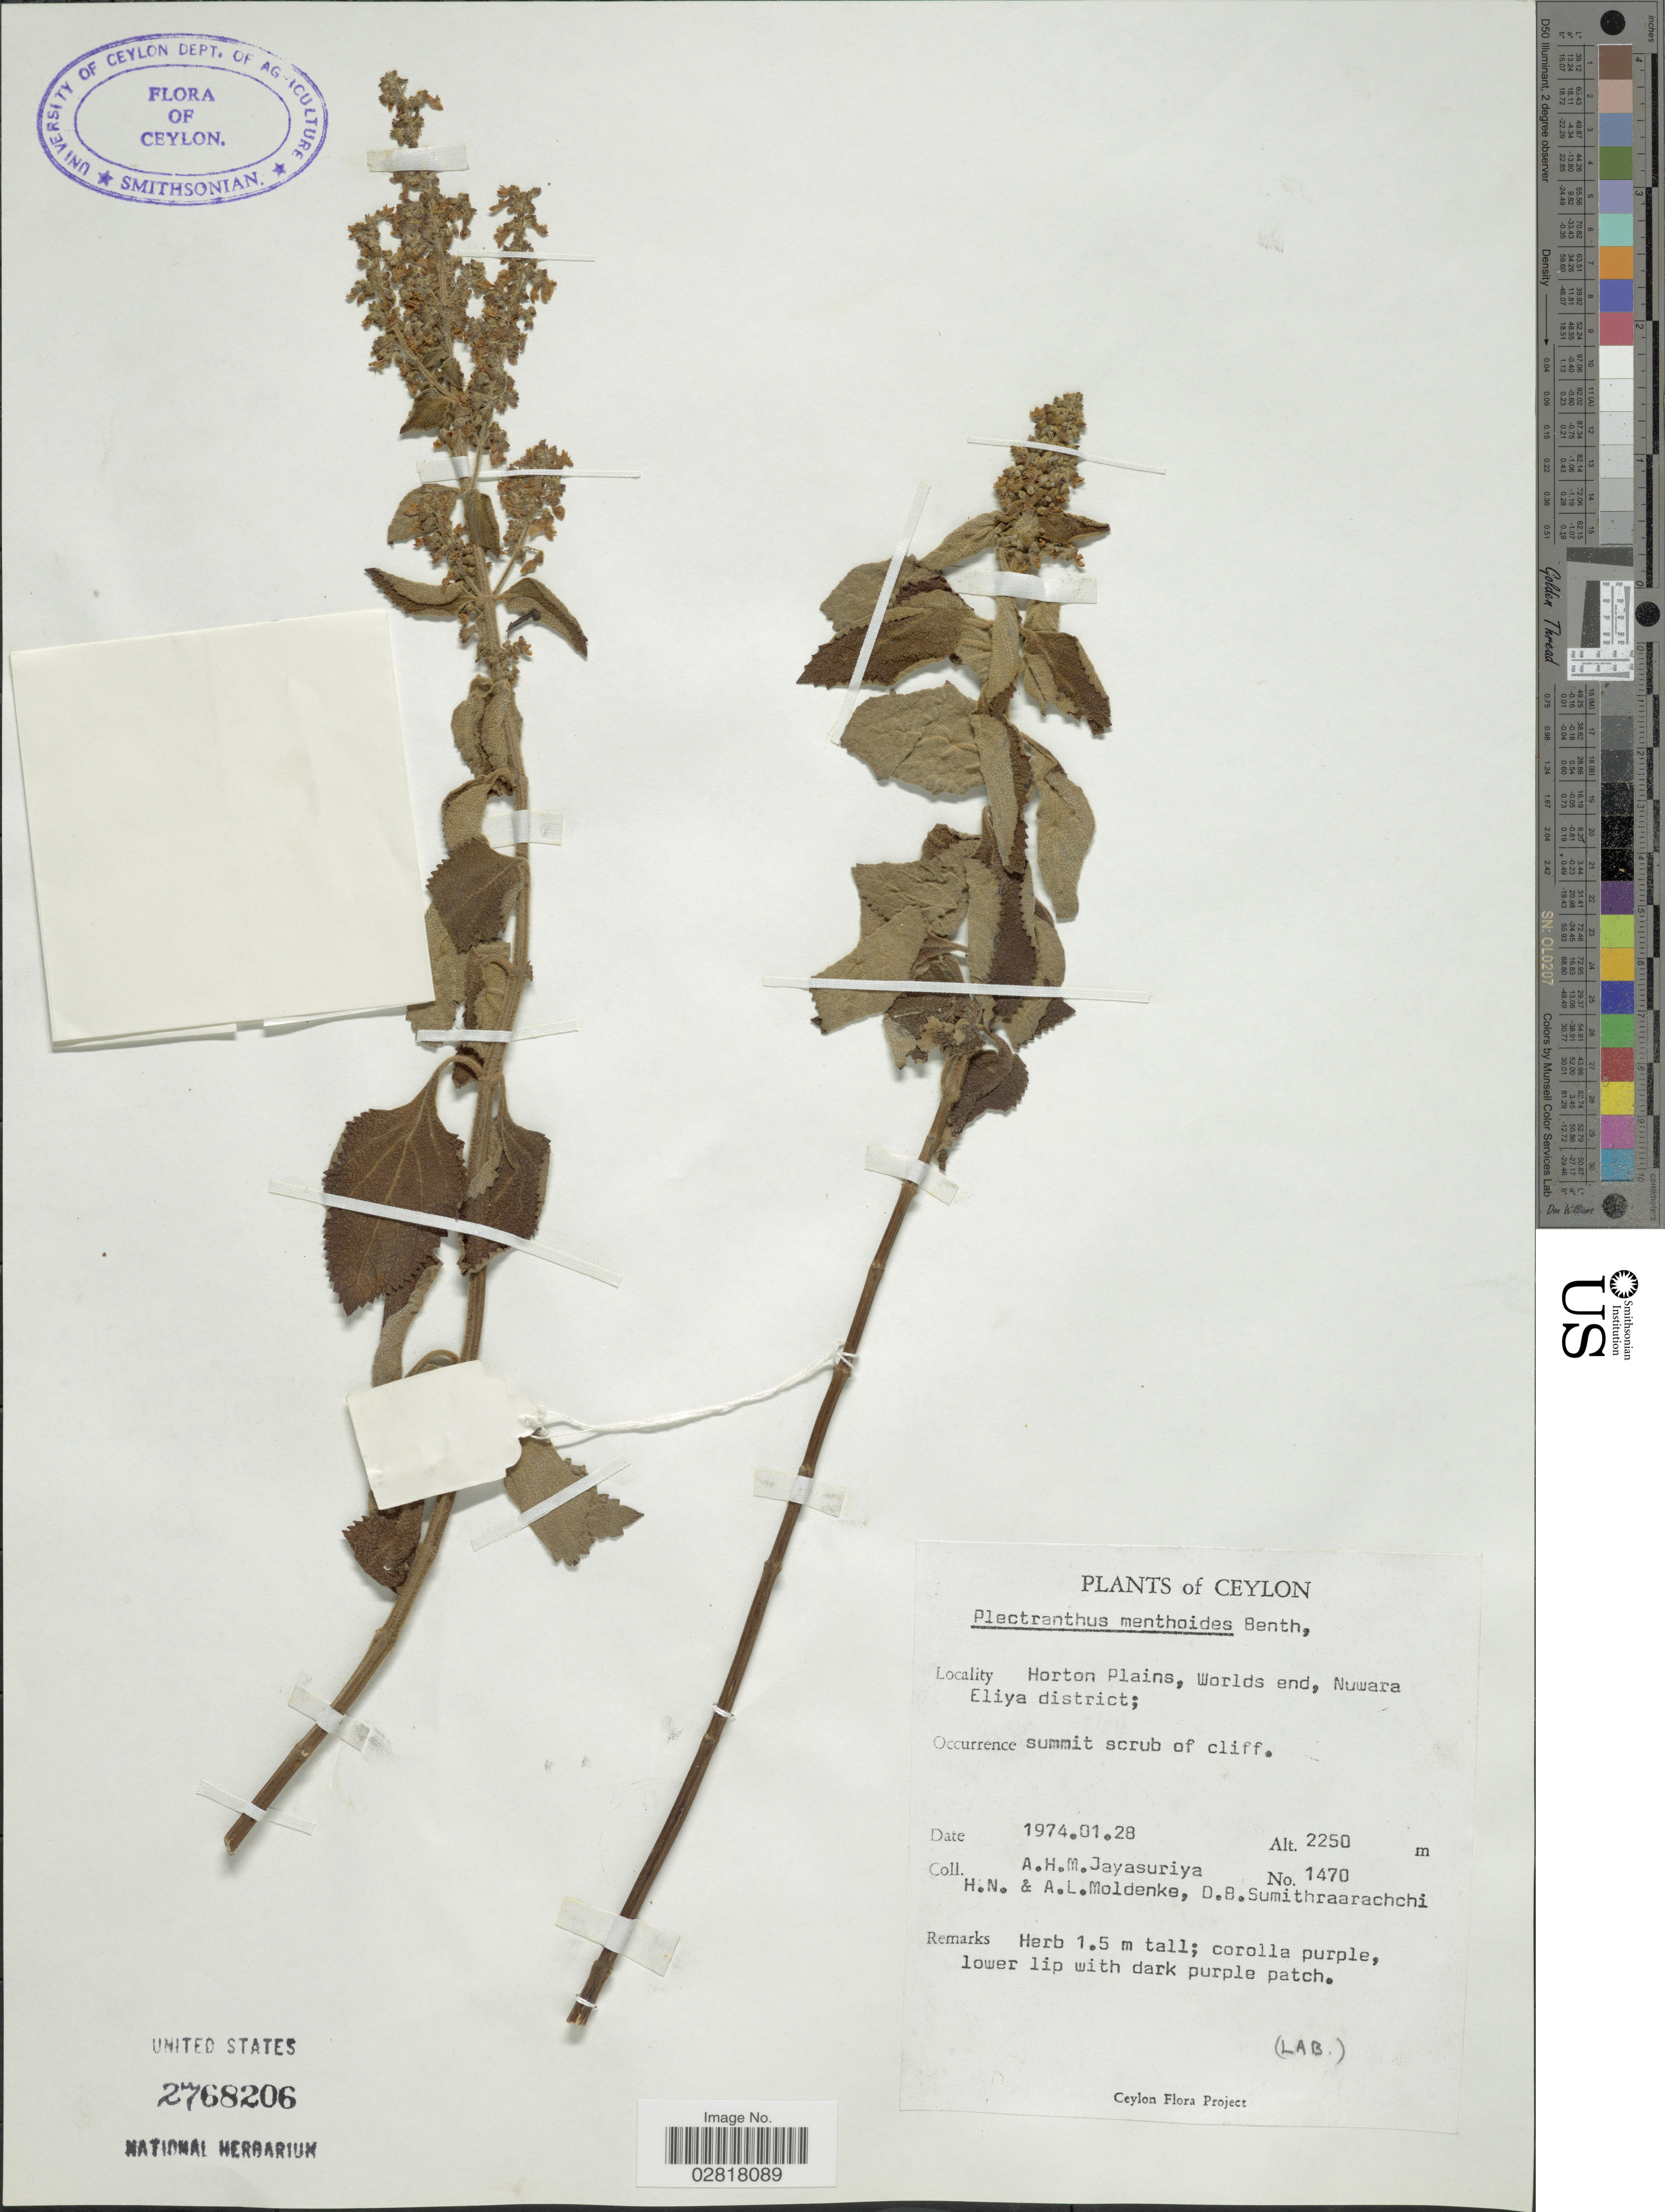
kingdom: Plantae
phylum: Tracheophyta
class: Magnoliopsida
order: Lamiales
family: Lamiaceae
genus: Plectranthus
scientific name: Plectranthus menthoides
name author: Willd.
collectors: A. H. Jayasuriya, H. N. Moldenke, A. L. Moldenke & D. B. Sumithraarachchi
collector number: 1470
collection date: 1974-01-28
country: Sri Lanka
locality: Ceylon, Horton Plains, Worlds end, Nuwara Eliya district.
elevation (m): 2250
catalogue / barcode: US 2768206